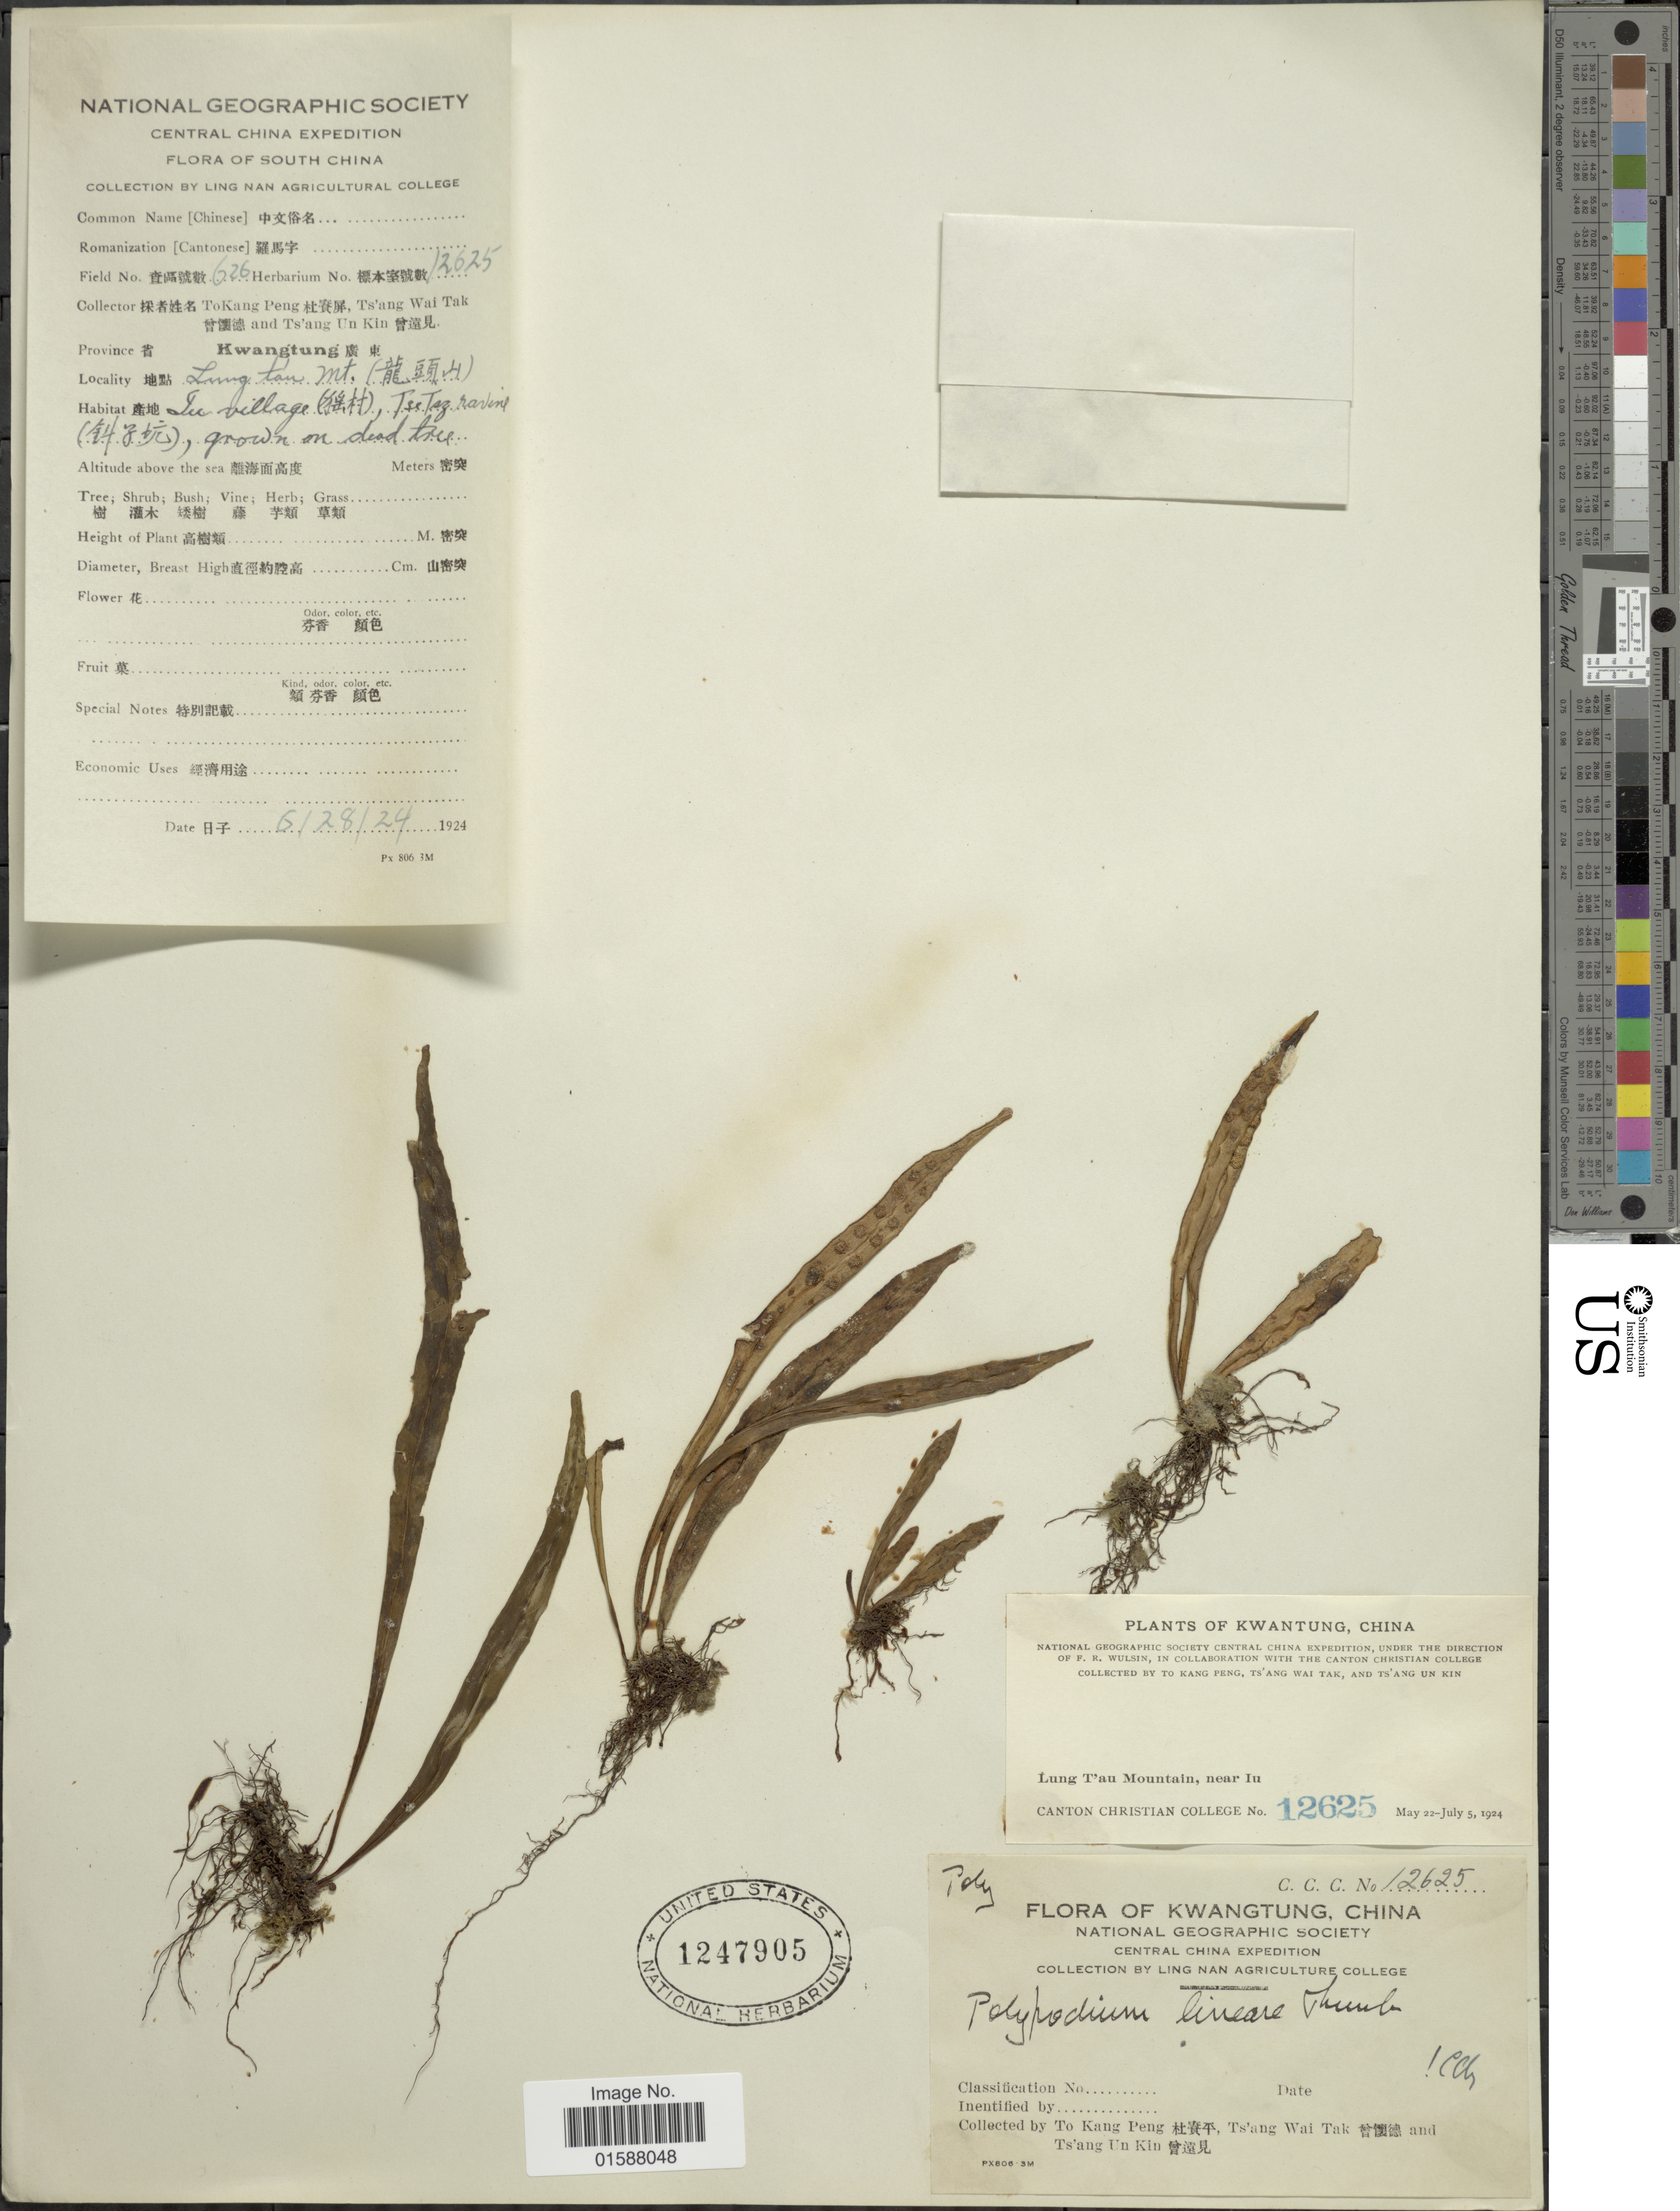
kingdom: Plantae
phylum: Tracheophyta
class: Polypodiopsida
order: Polypodiales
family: Polypodiaceae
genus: Lepisorus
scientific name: Lepisorus thunbergianus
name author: (Kaulf.) Ching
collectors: T. K. Peng, W. T. Tsang & U. K. Tsang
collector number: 626/12625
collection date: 1924-06-28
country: China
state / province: Guangdong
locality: South China. Kwangtung. Lung T'au Mountain, near Iu. In village, Tse Taz ravine [interpreted]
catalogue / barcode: US 1247905